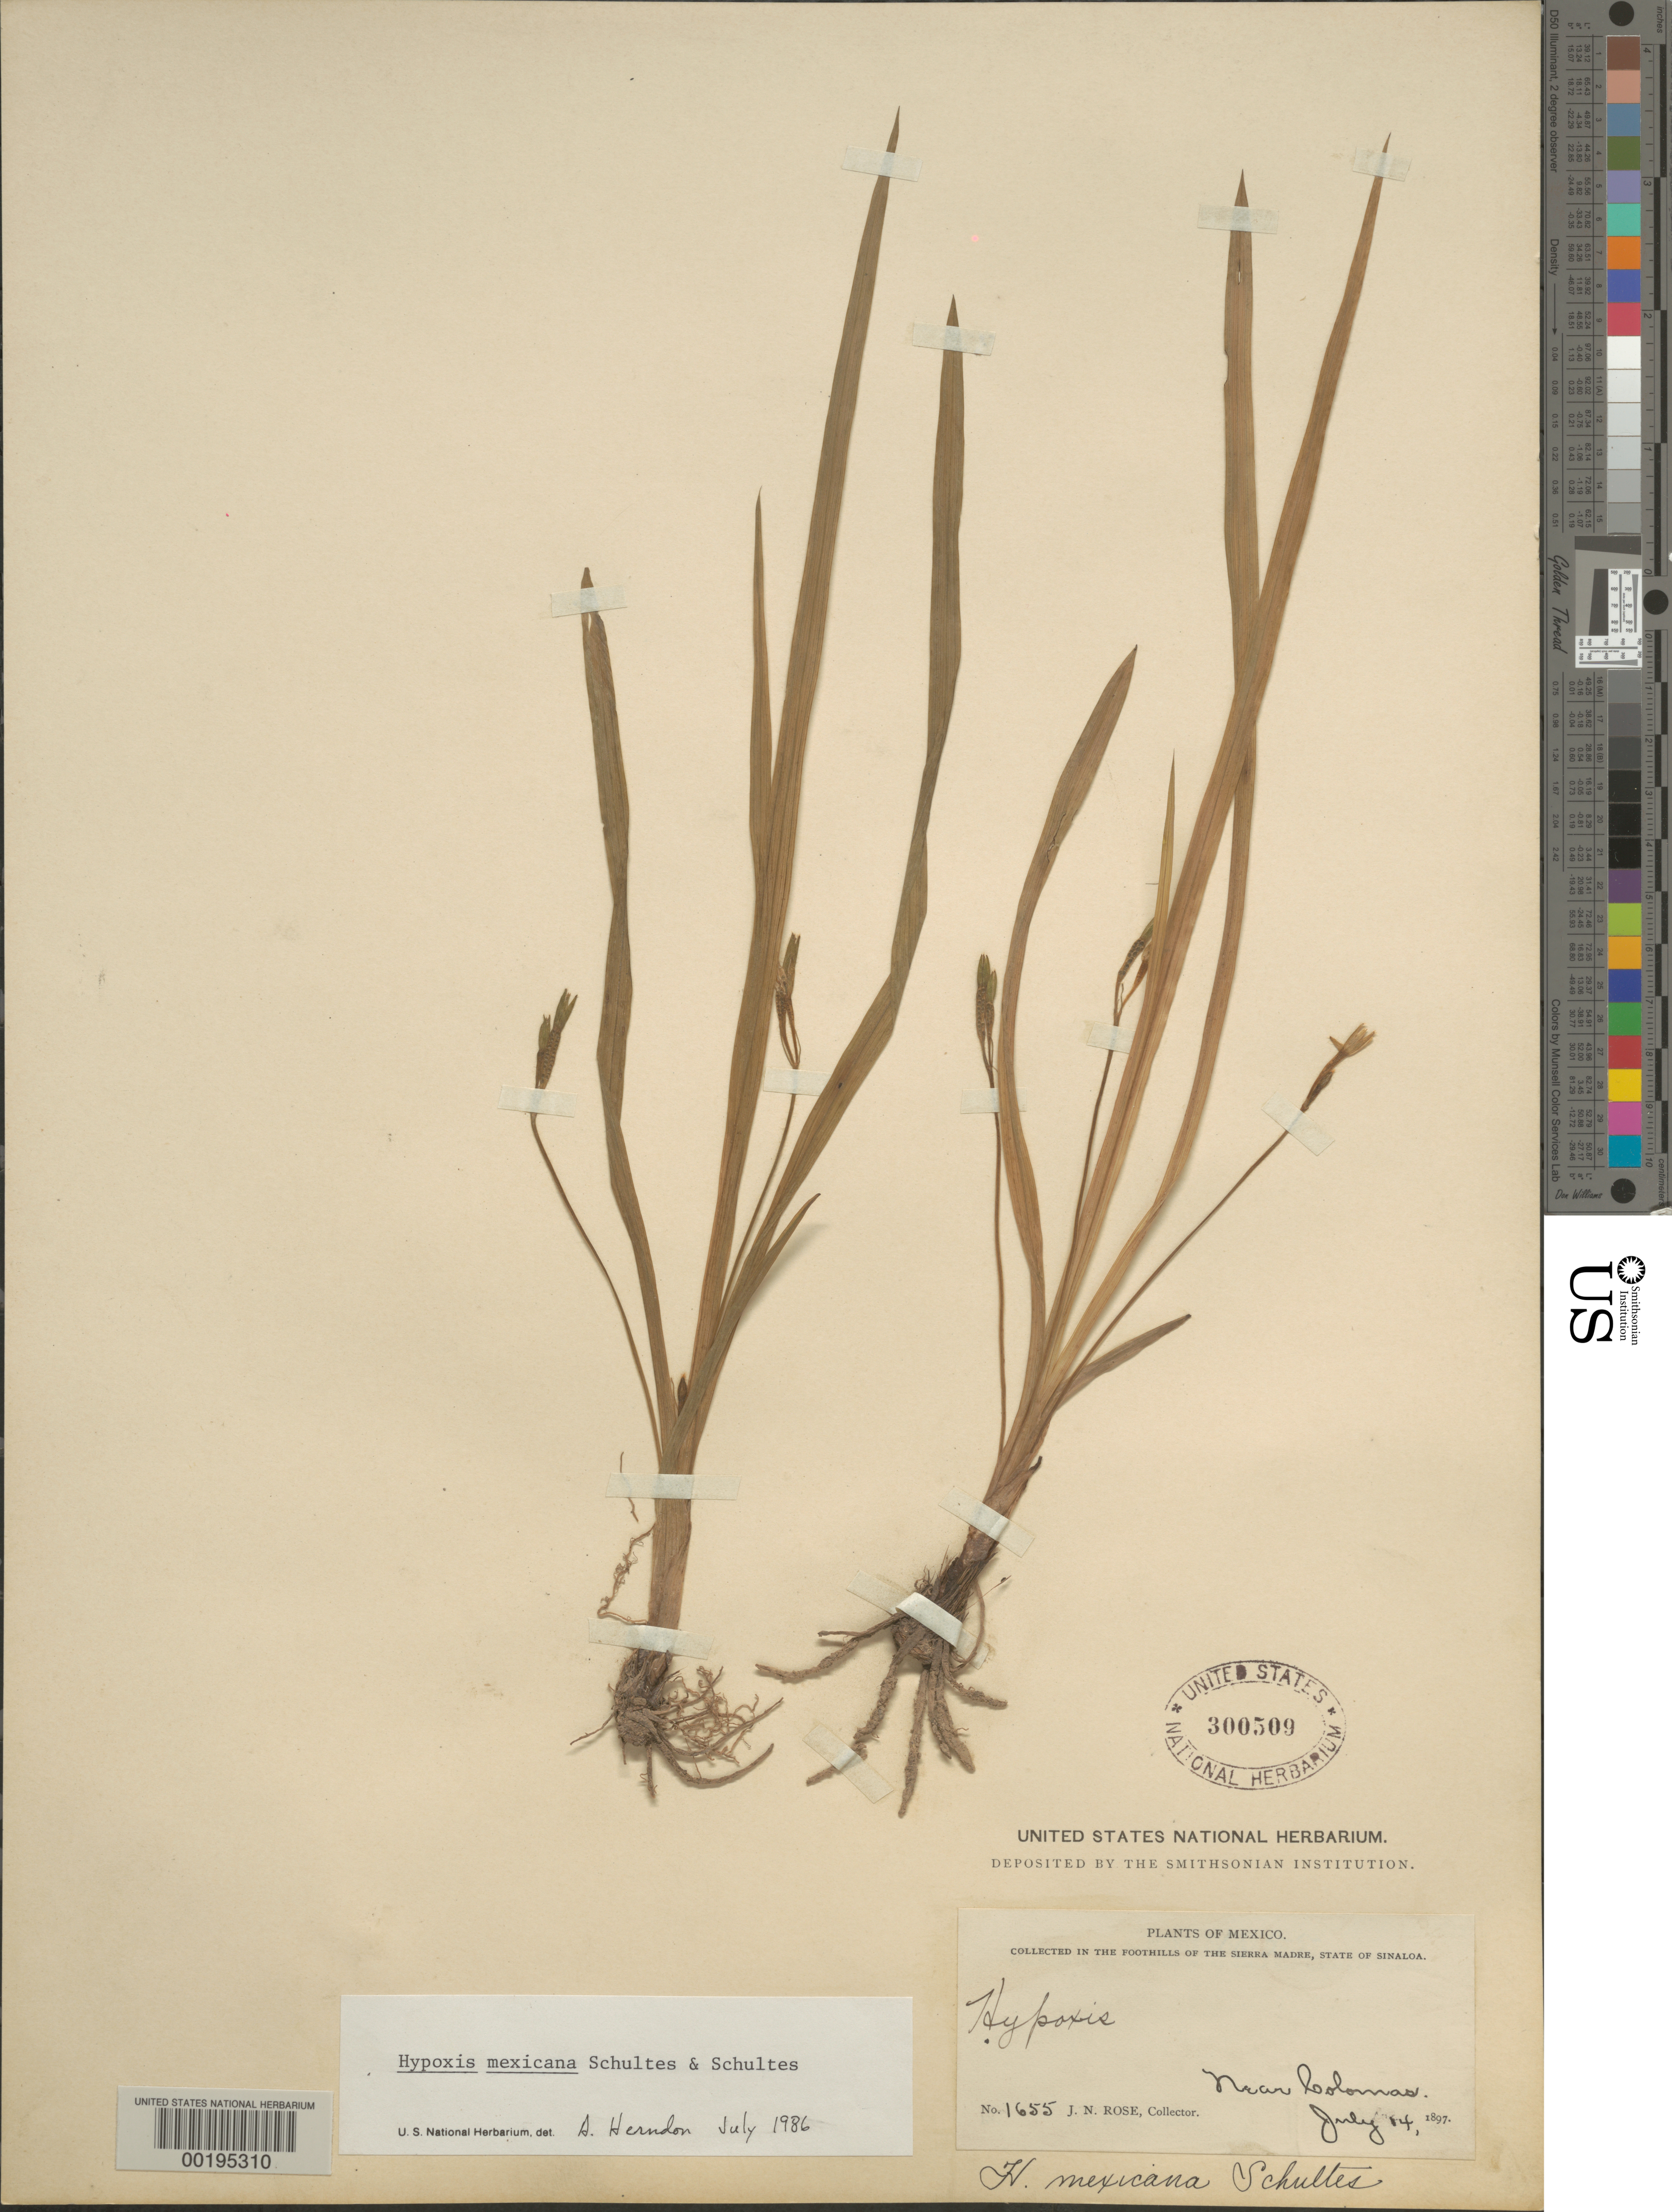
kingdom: Plantae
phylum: Tracheophyta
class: Liliopsida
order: Asparagales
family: Hypoxidaceae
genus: Hypoxis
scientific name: Hypoxis mexicana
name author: Schult. & Schult. f.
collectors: J. N. Rose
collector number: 1655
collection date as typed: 14 Jul 1897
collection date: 1897-07-14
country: Mexico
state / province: Sinaloa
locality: Near colomas, in the Sierra Madre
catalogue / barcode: US 300509